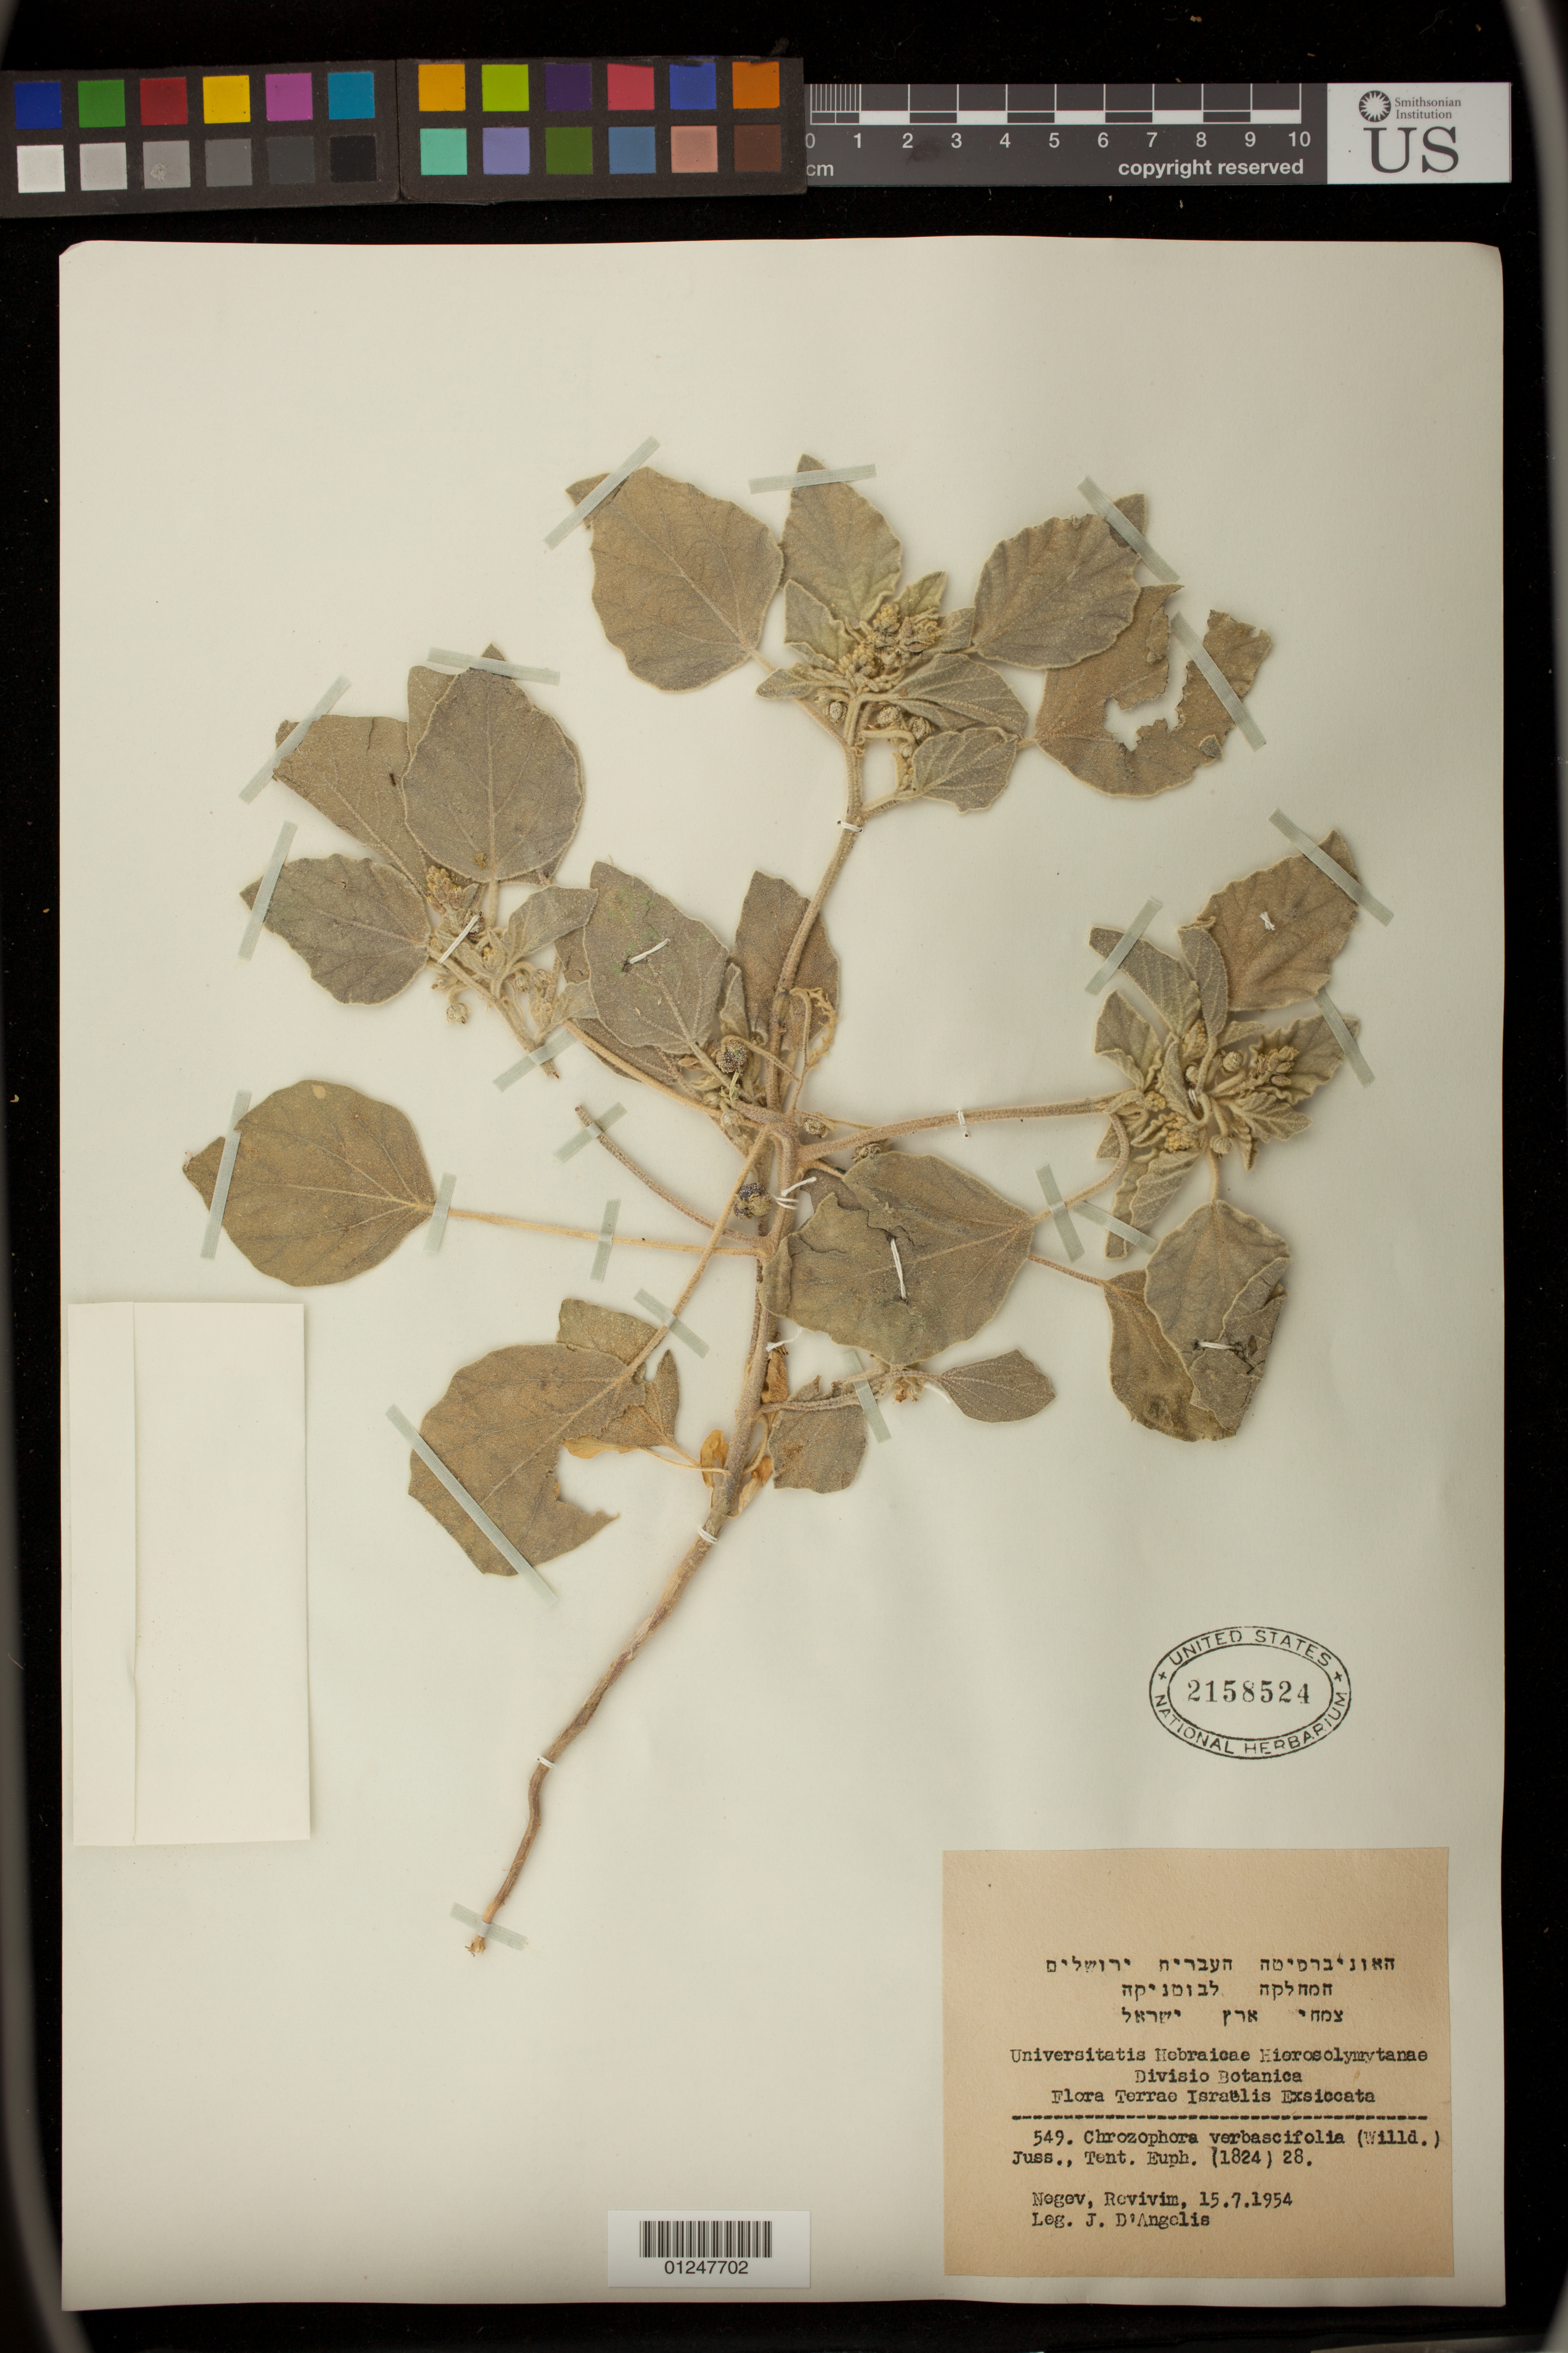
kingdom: Plantae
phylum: Tracheophyta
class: Magnoliopsida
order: Malpighiales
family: Euphorbiaceae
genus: Chrozophora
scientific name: Chrozophora verbascifolia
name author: (Willd.) A. Juss. ex Spreng.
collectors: J. D'angelis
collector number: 549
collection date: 1954-07-15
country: Israel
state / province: Southern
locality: Negev, Revivim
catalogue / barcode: US 2158524